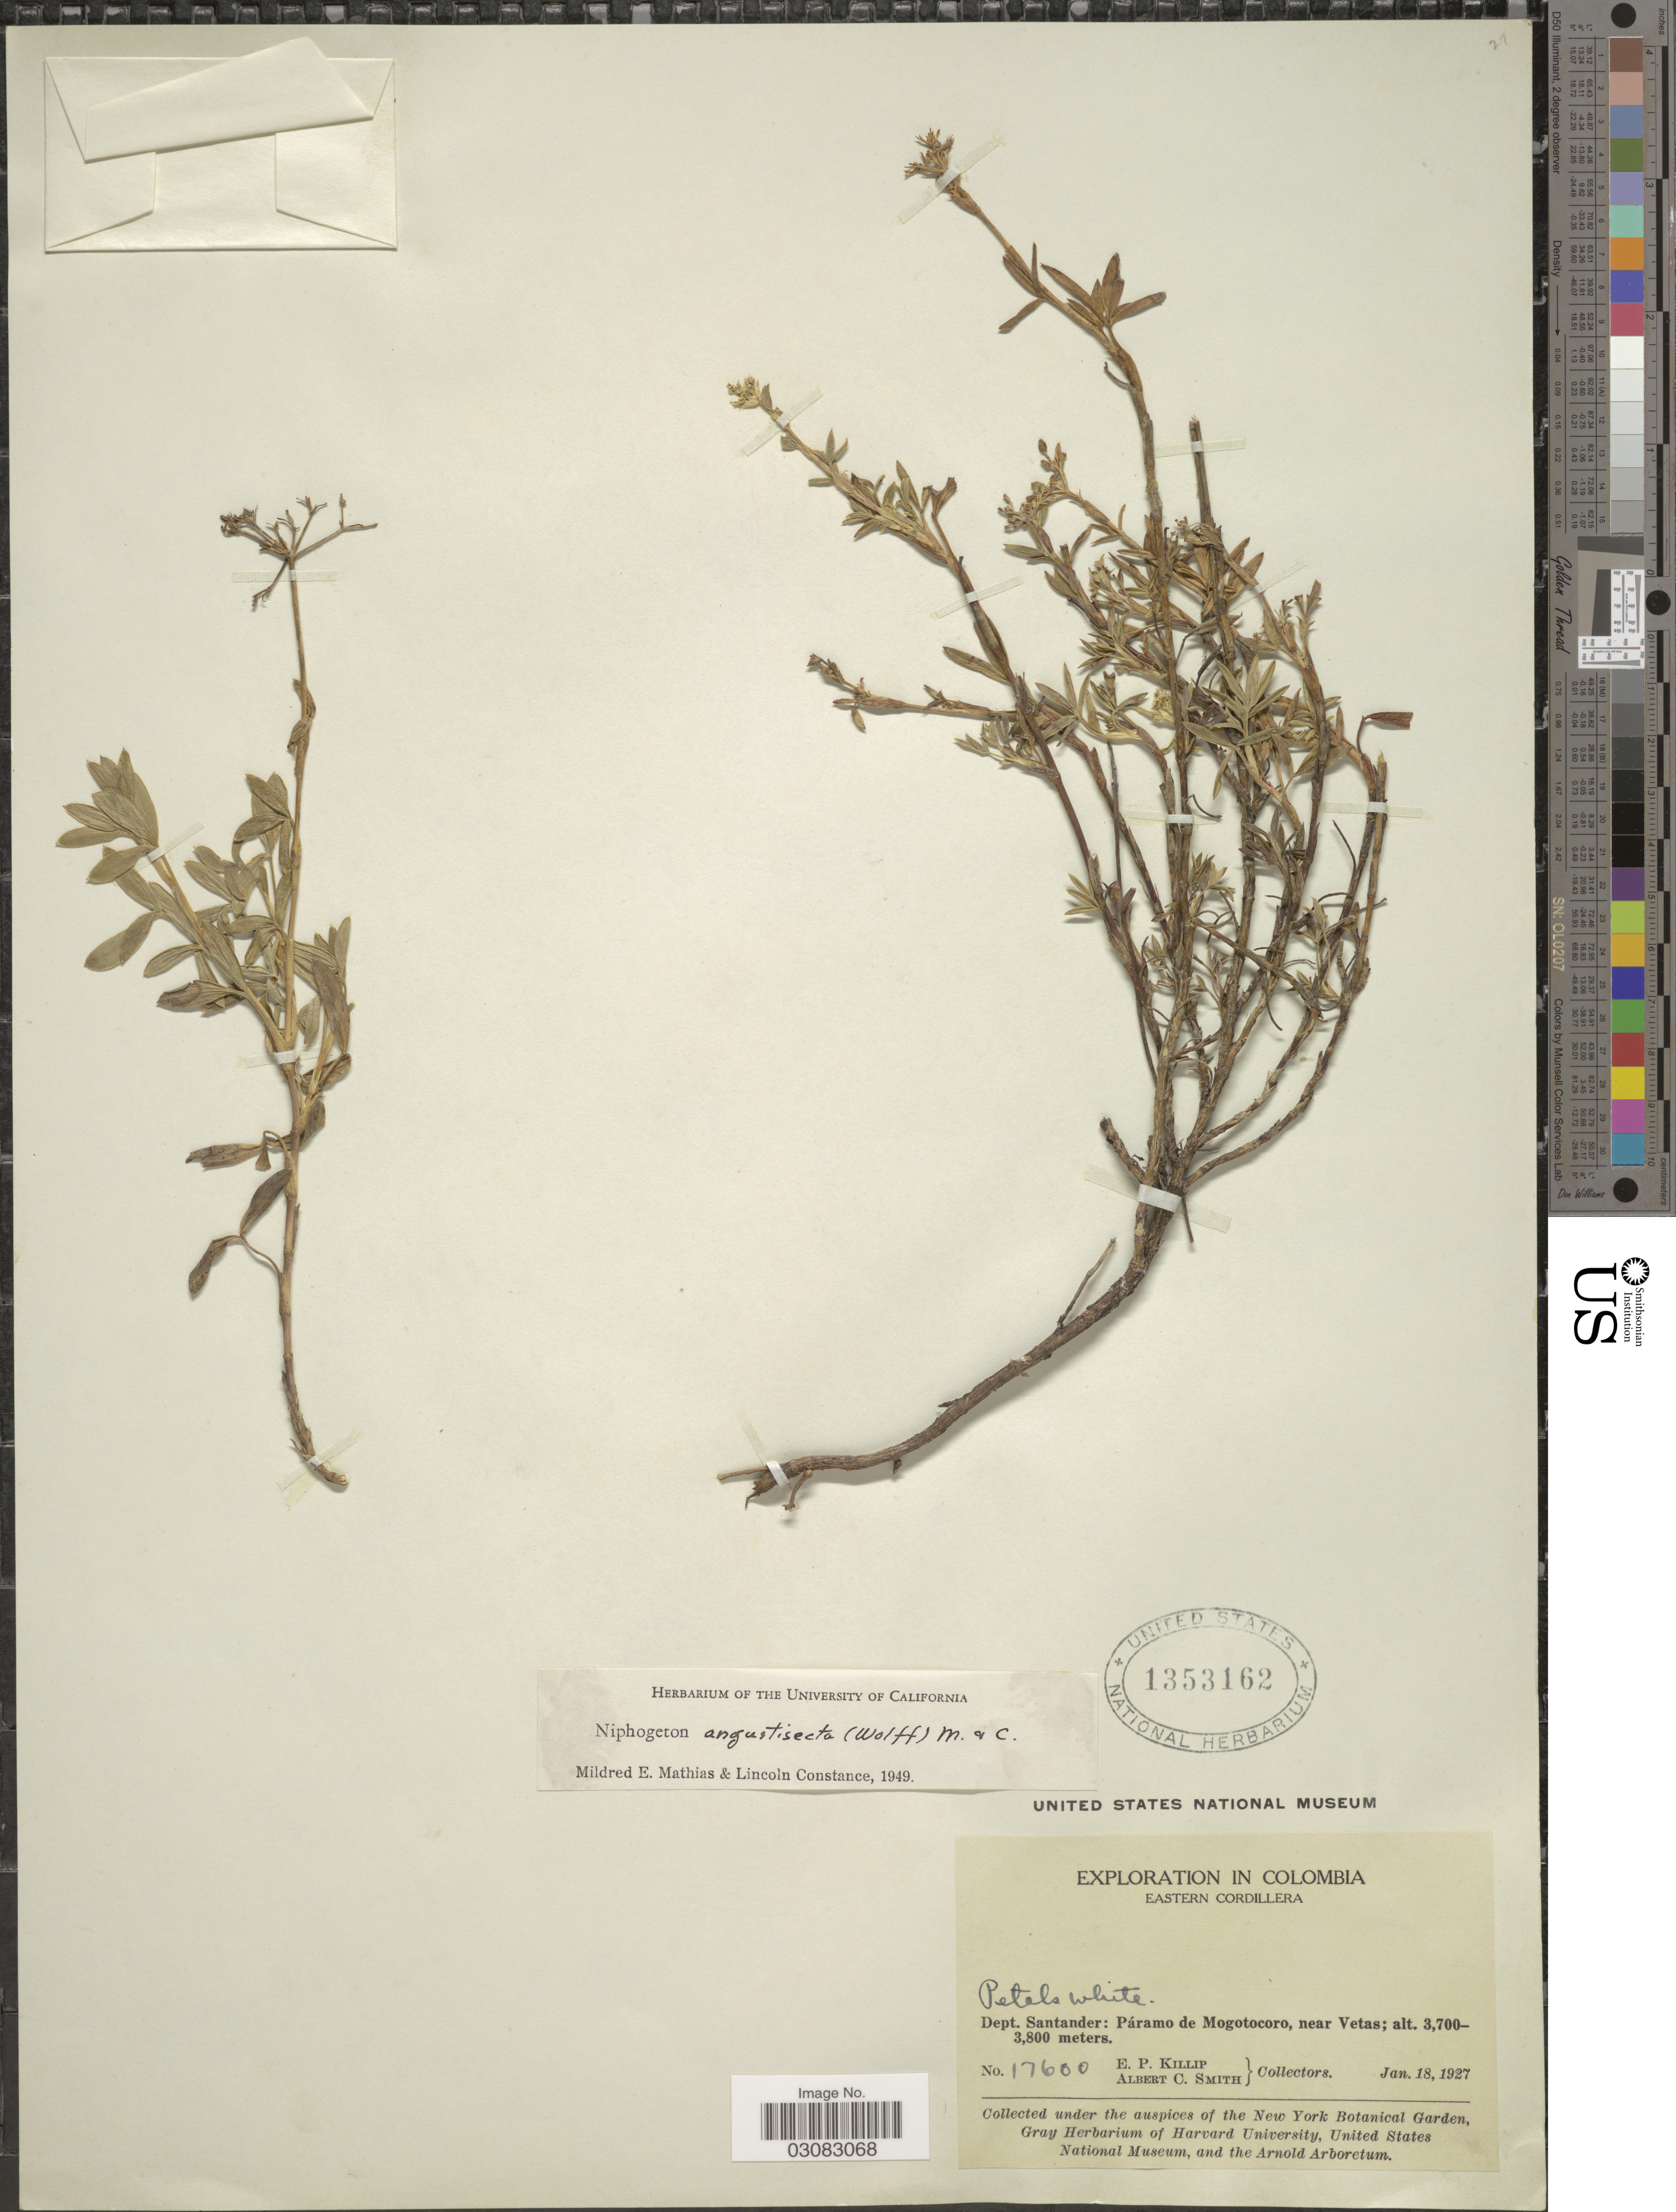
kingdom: Plantae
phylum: Tracheophyta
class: Magnoliopsida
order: Apiales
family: Apiaceae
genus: Niphogeton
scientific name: Niphogeton angustisecta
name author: (H. Wolff) Mathias & Constance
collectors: E. P. Killip & A. C. Smith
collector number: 17600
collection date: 1927-01-18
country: Colombia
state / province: Santander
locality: Eastern Cordillera. Dept. Santander: Páramo de Mogotocoro, near Vetas.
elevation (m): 3700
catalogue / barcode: US 1353162